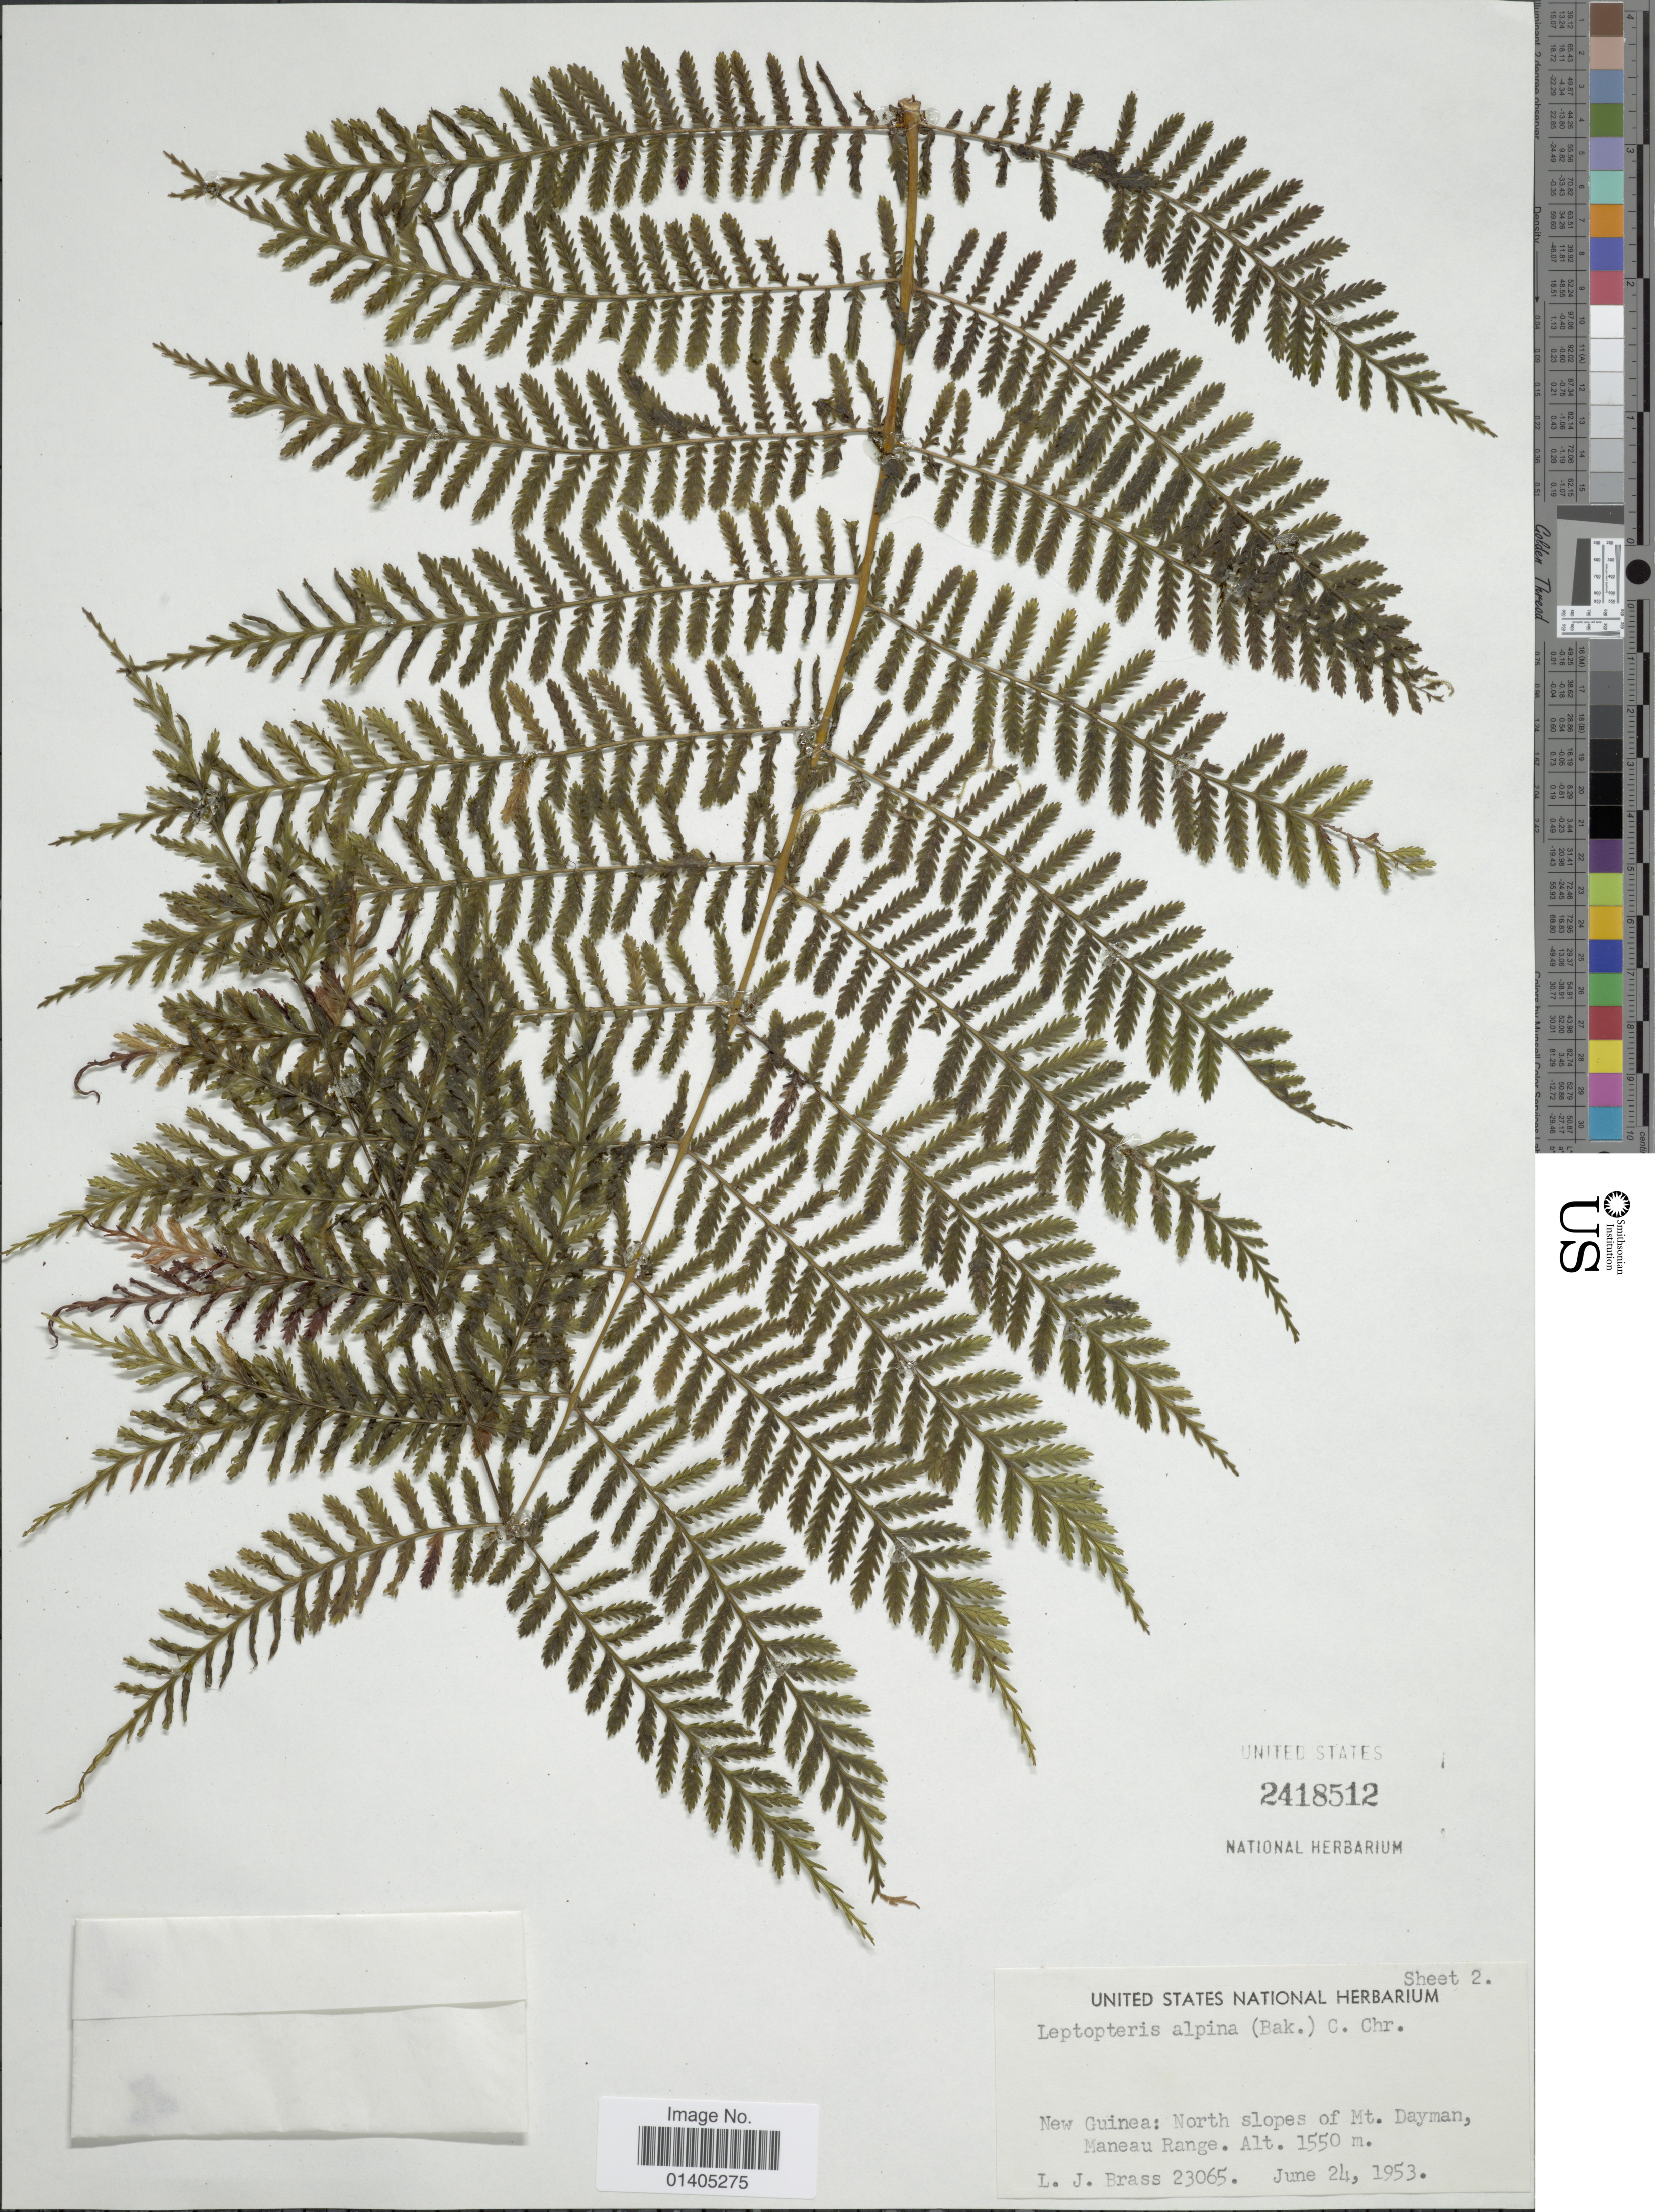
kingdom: Plantae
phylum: Tracheophyta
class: Polypodiopsida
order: Osmundales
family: Osmundaceae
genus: Leptopteris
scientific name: Leptopteris alpina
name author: (Baker) C. Chr.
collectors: L. J. Brass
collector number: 23065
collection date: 1953-06-24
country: Papua New Guinea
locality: New Guinea: North slopes of Mt Dayman, Maneau Range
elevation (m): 1550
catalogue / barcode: US 2418512